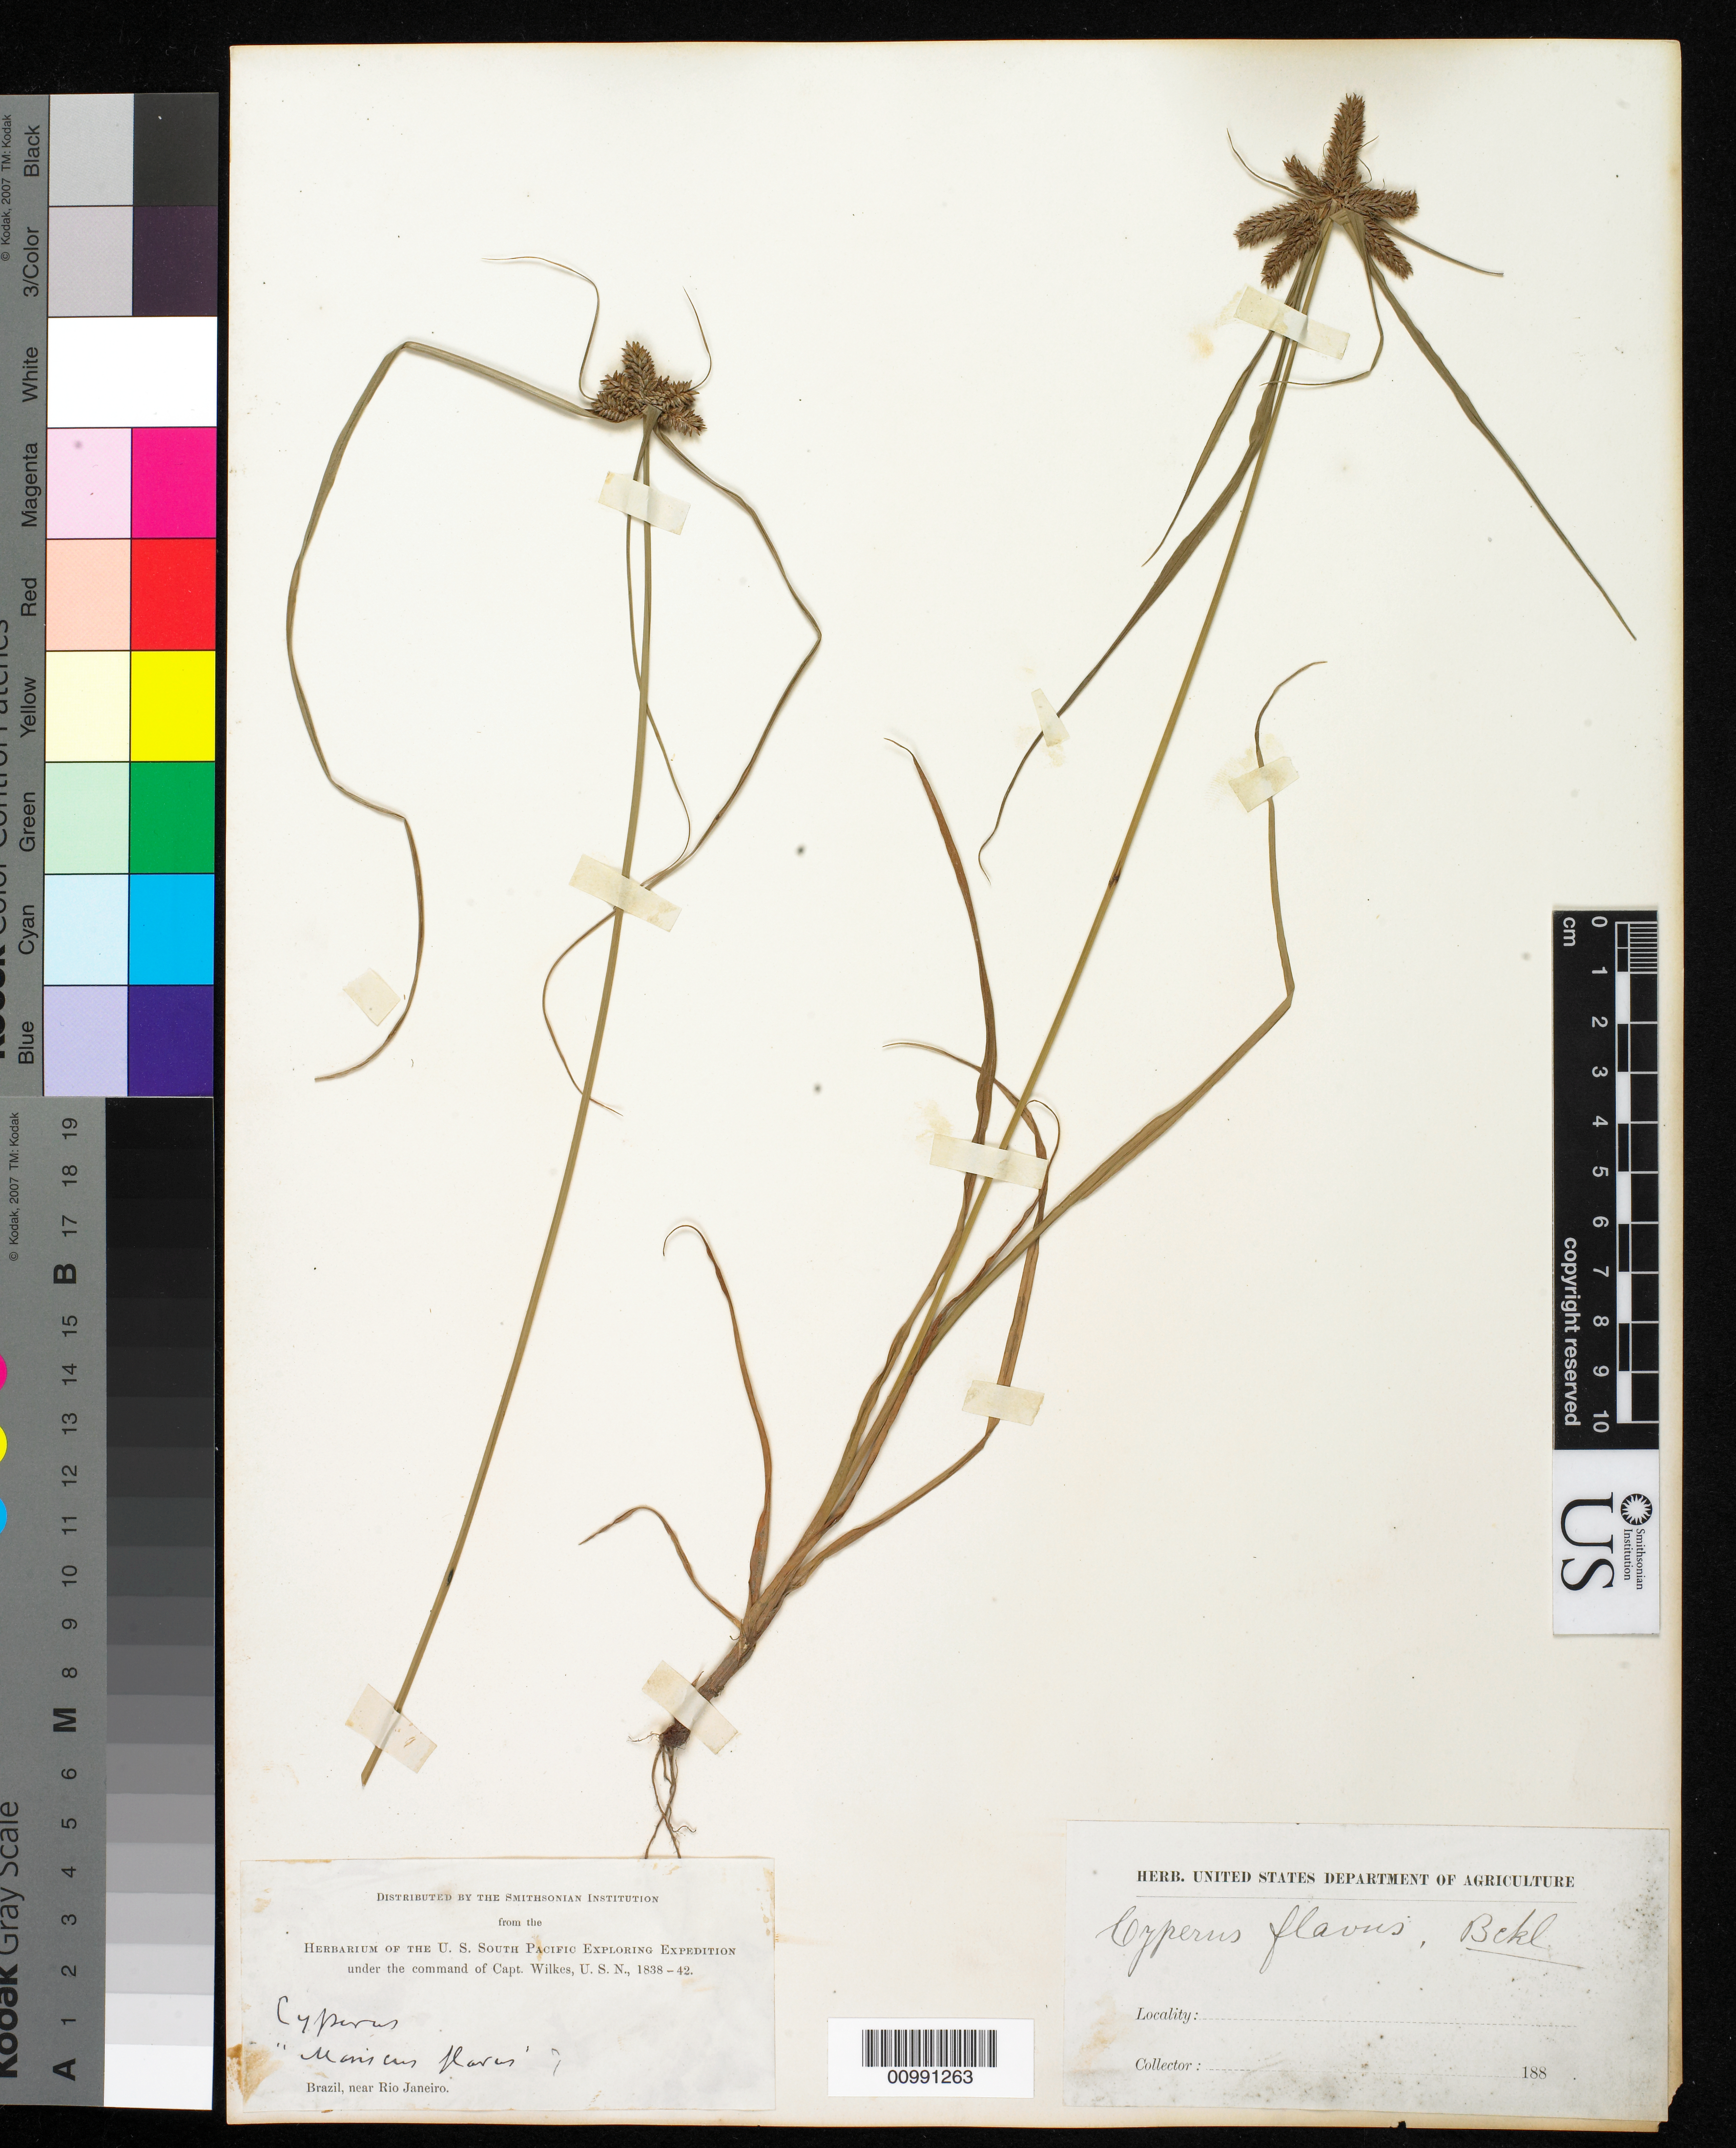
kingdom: Plantae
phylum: Tracheophyta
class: Liliopsida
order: Poales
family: Cyperaceae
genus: Cyperus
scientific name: Cyperus aggregatus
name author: (Willd.) Endl.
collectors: Wilkes Explor. Exped.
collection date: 1838/1842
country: Brazil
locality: Brazil, near Rio Janeiro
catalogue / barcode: US 98453